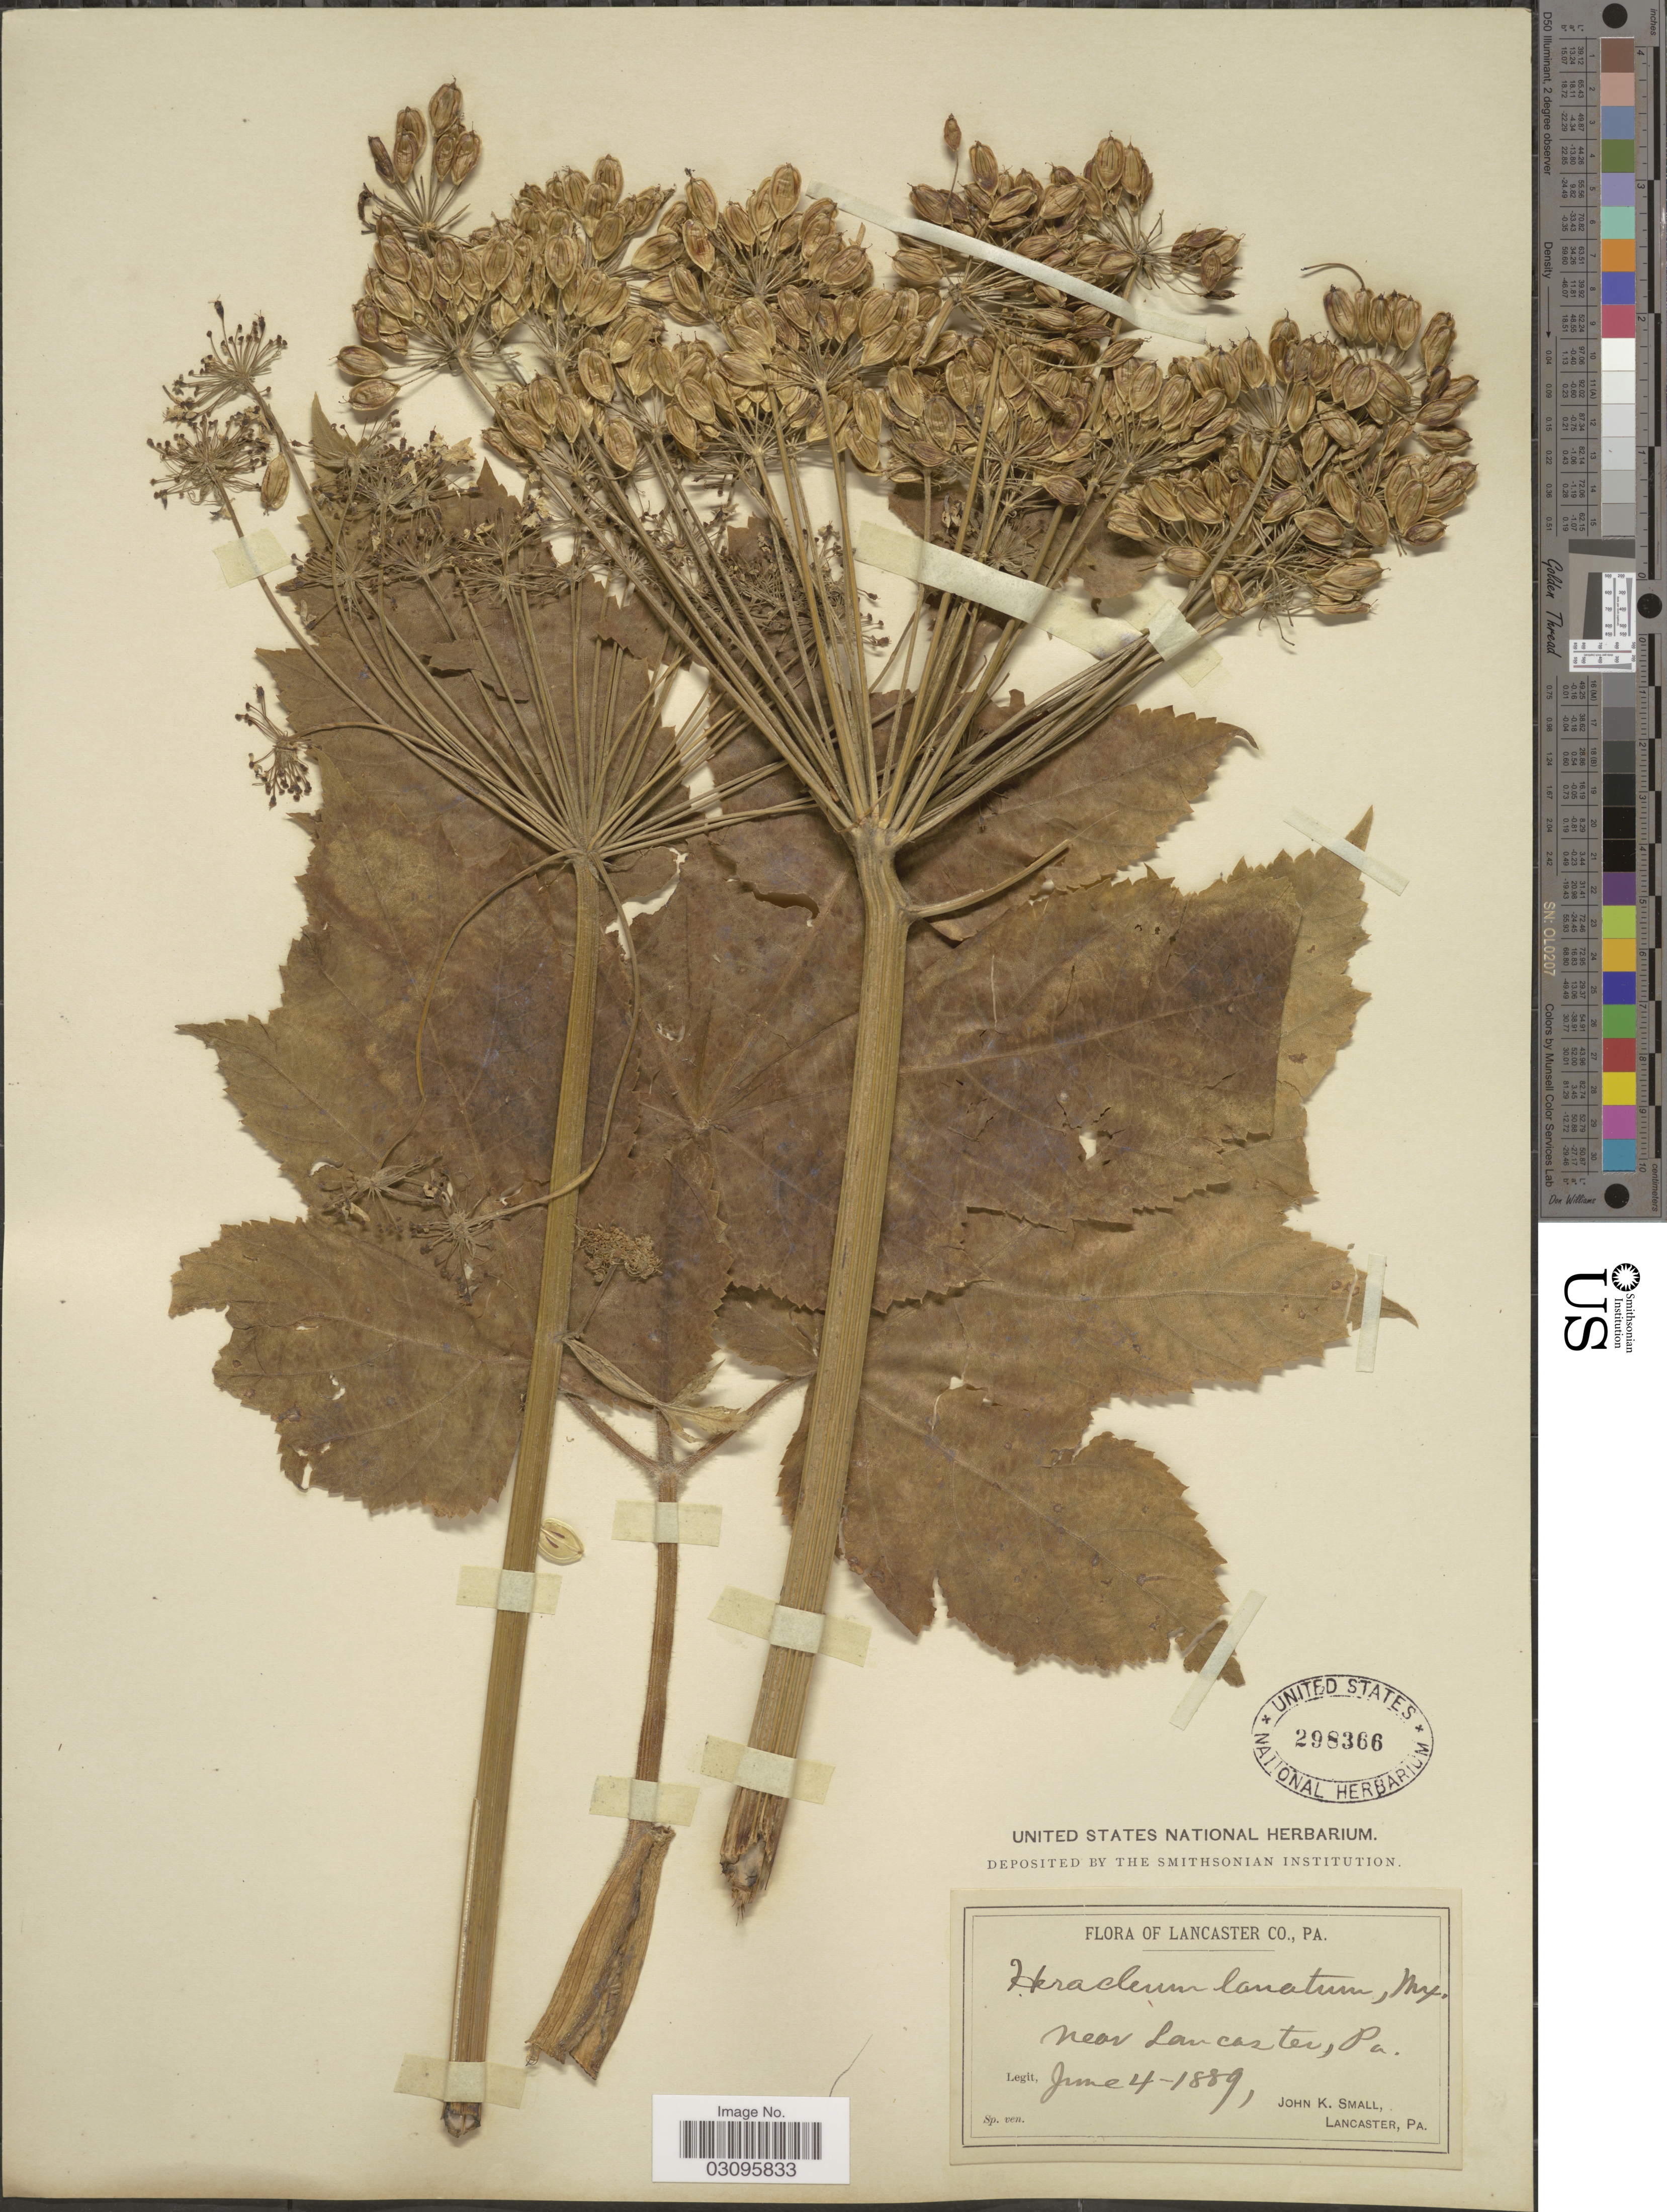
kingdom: Plantae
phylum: Tracheophyta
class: Magnoliopsida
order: Apiales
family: Apiaceae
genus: Heracleum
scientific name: Heracleum lanatum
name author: Michx.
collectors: J. K. Small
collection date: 1889-06-04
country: United States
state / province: Pennsylvania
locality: Lancaster Co., Pa. Near Lancaster.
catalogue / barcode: US 298366